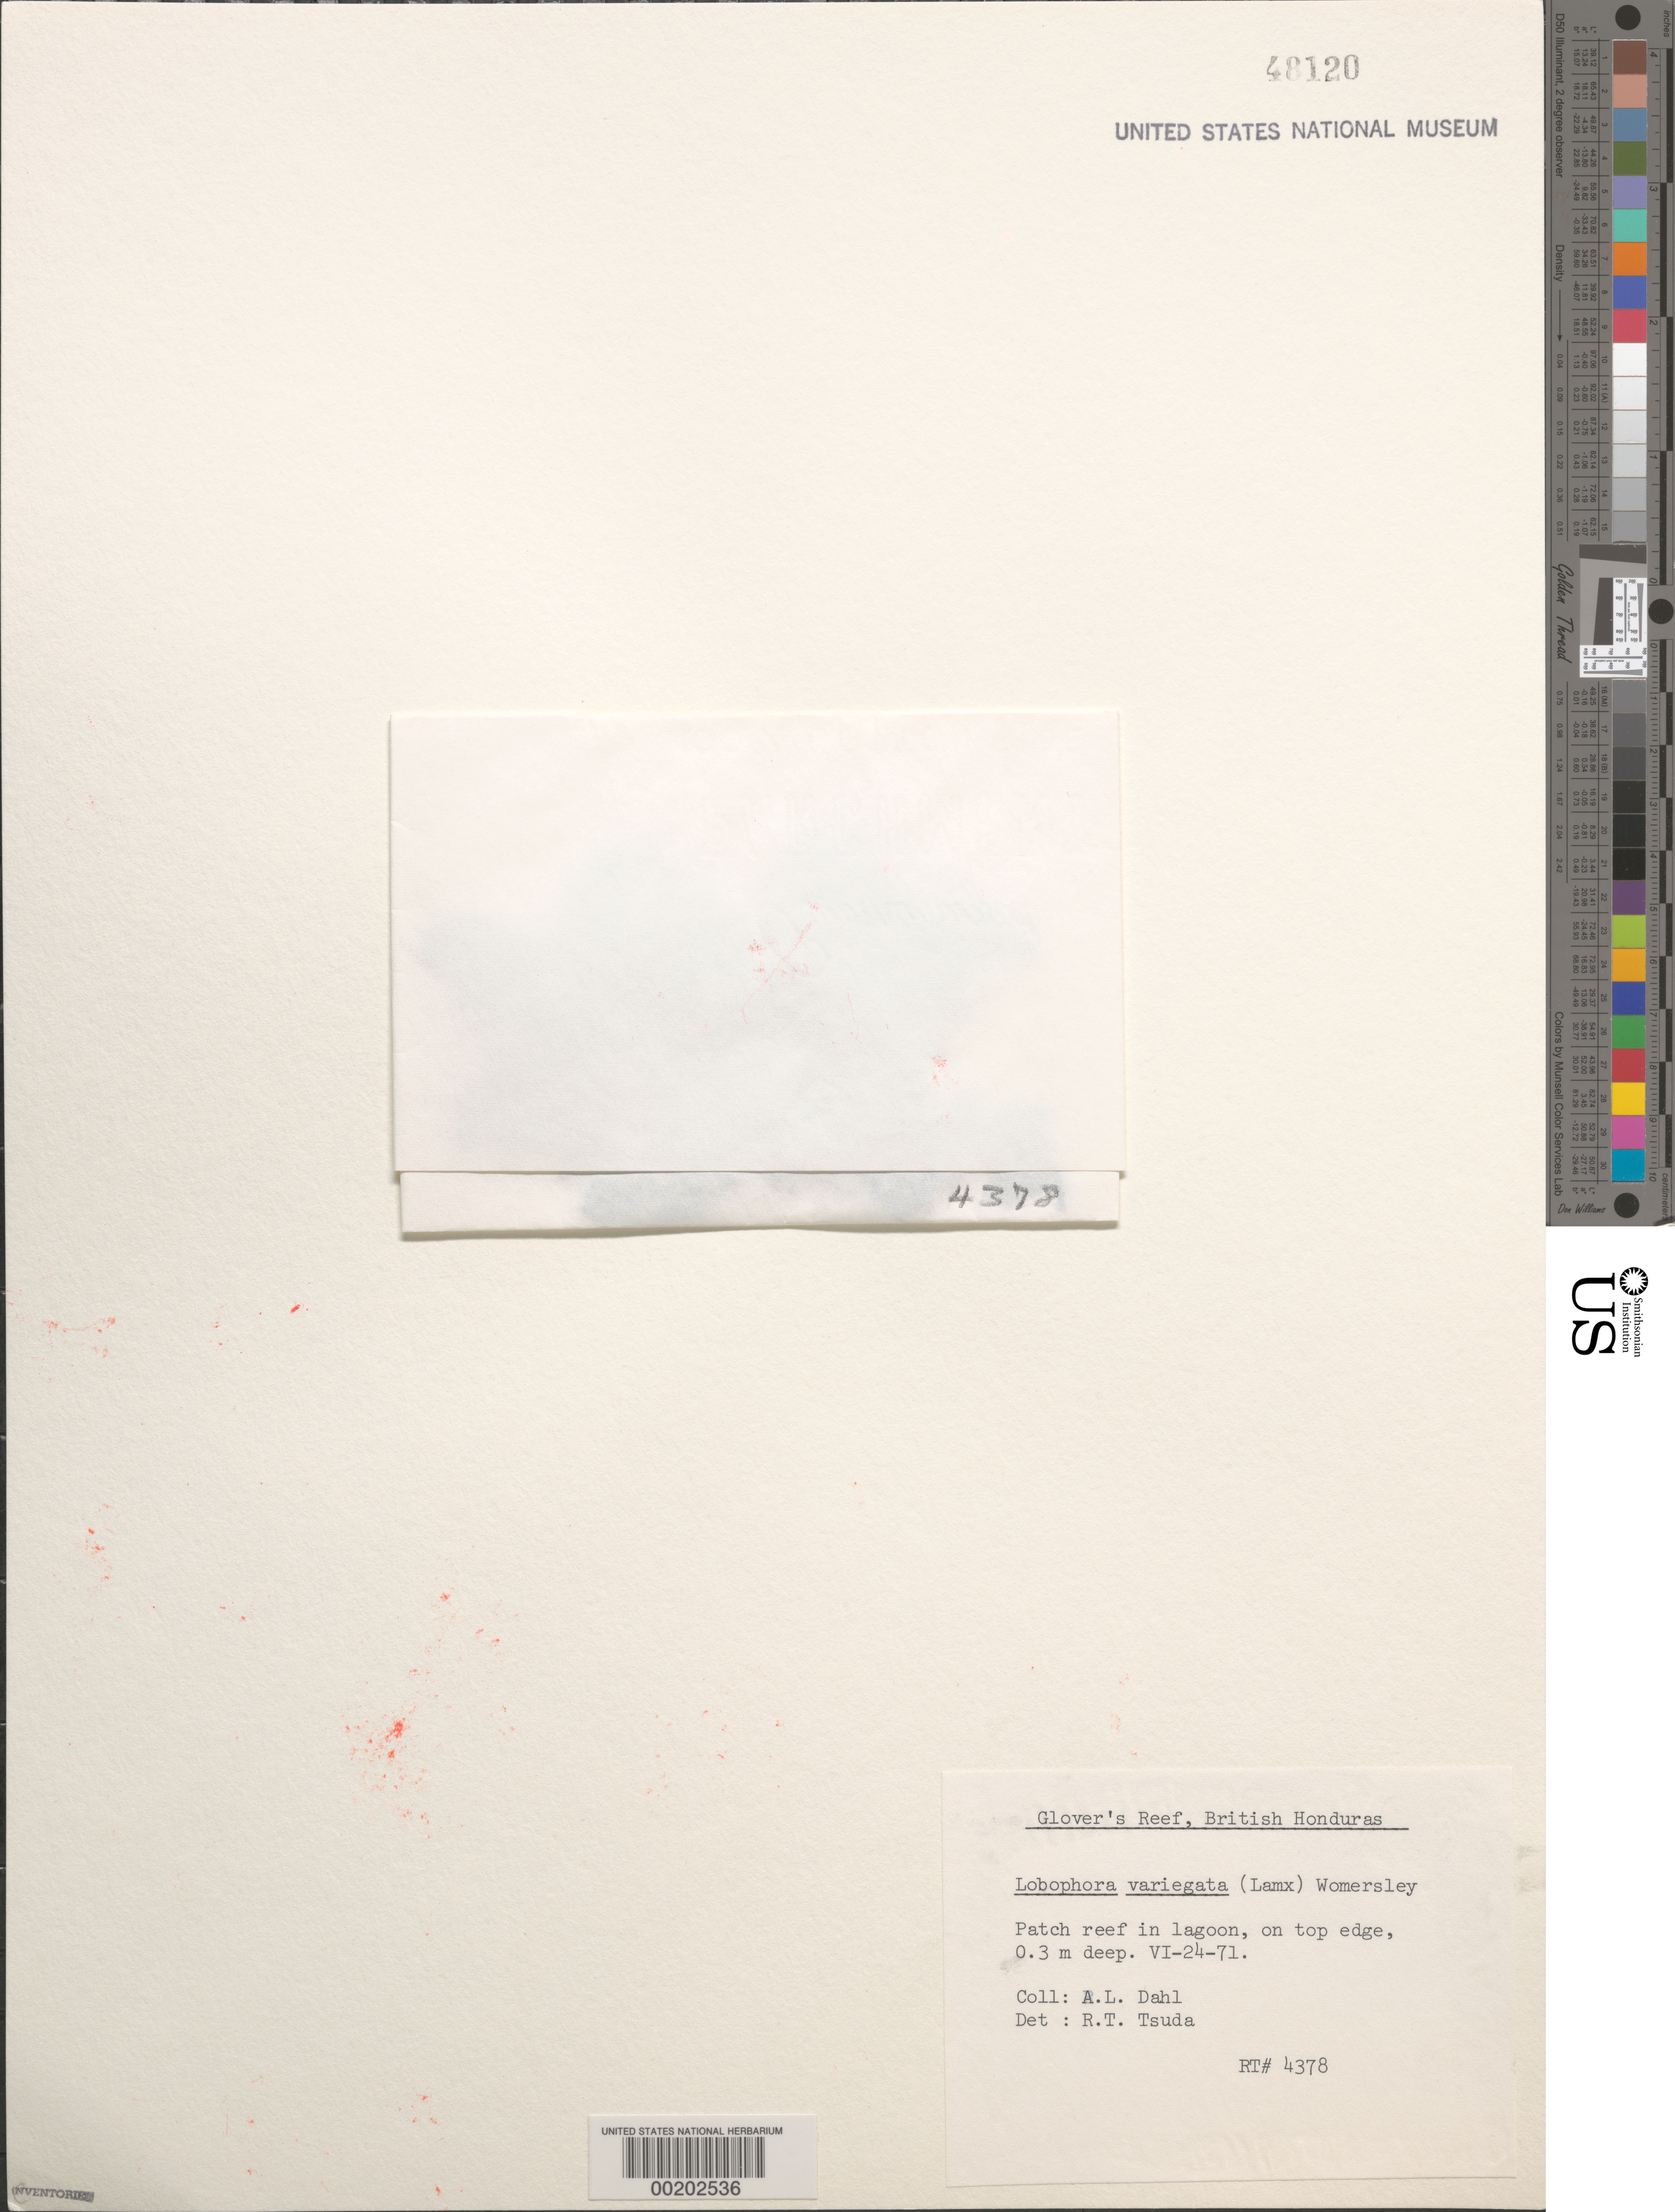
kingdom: Chromista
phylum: Ochrophyta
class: Phaeophyceae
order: Dictyotales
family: Dictyotaceae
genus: Lobophora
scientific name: Lobophora variegata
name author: (J.V.Lamouroux) Womersley & E.C. Oliveira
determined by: Tsuda, R. T.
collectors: A. Dahl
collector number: Rt 4378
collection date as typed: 24 Jun 1971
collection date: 1971-06-24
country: Belize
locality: Glover's Reef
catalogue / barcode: US 48120